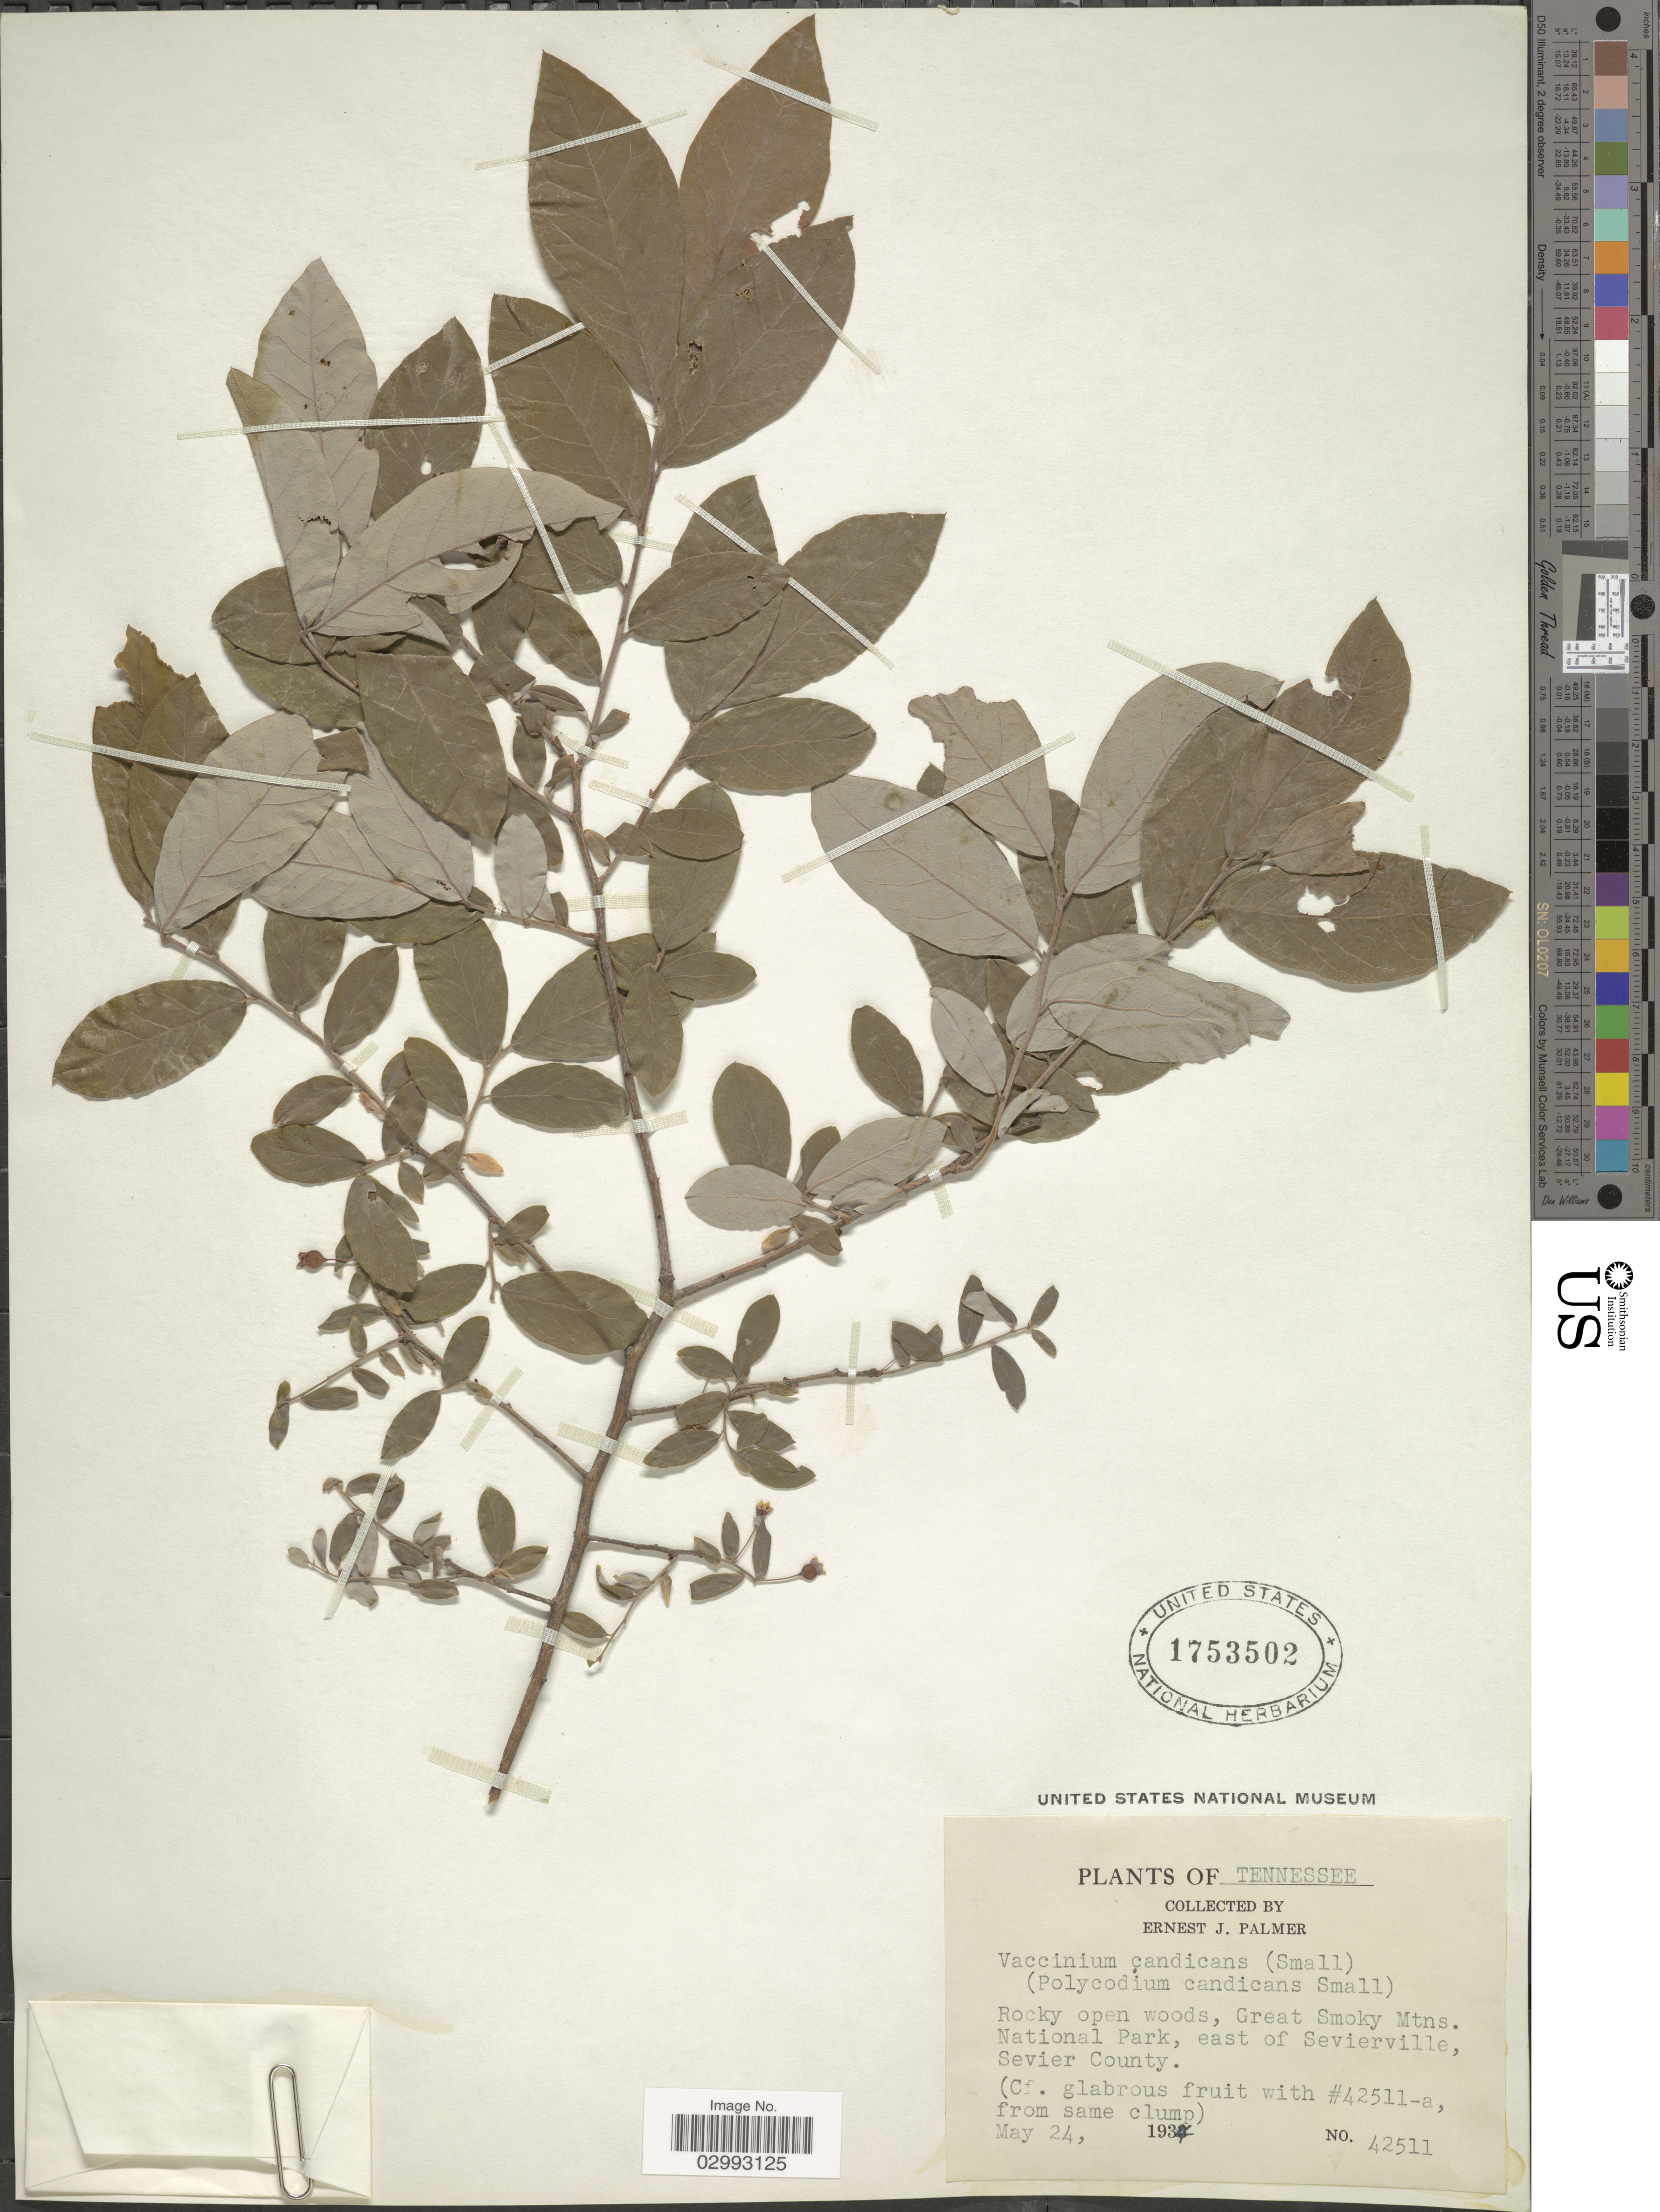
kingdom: Plantae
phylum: Tracheophyta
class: Magnoliopsida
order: Ericales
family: Ericaceae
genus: Polycodium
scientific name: Polycodium candicans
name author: (C. Mohr) Small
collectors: E. J. Palmer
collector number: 42511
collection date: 1934-05-24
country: United States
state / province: Tennessee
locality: Great Smoky Mtns. National Park, east of Seviersville, Sevier County.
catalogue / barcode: US 1753502